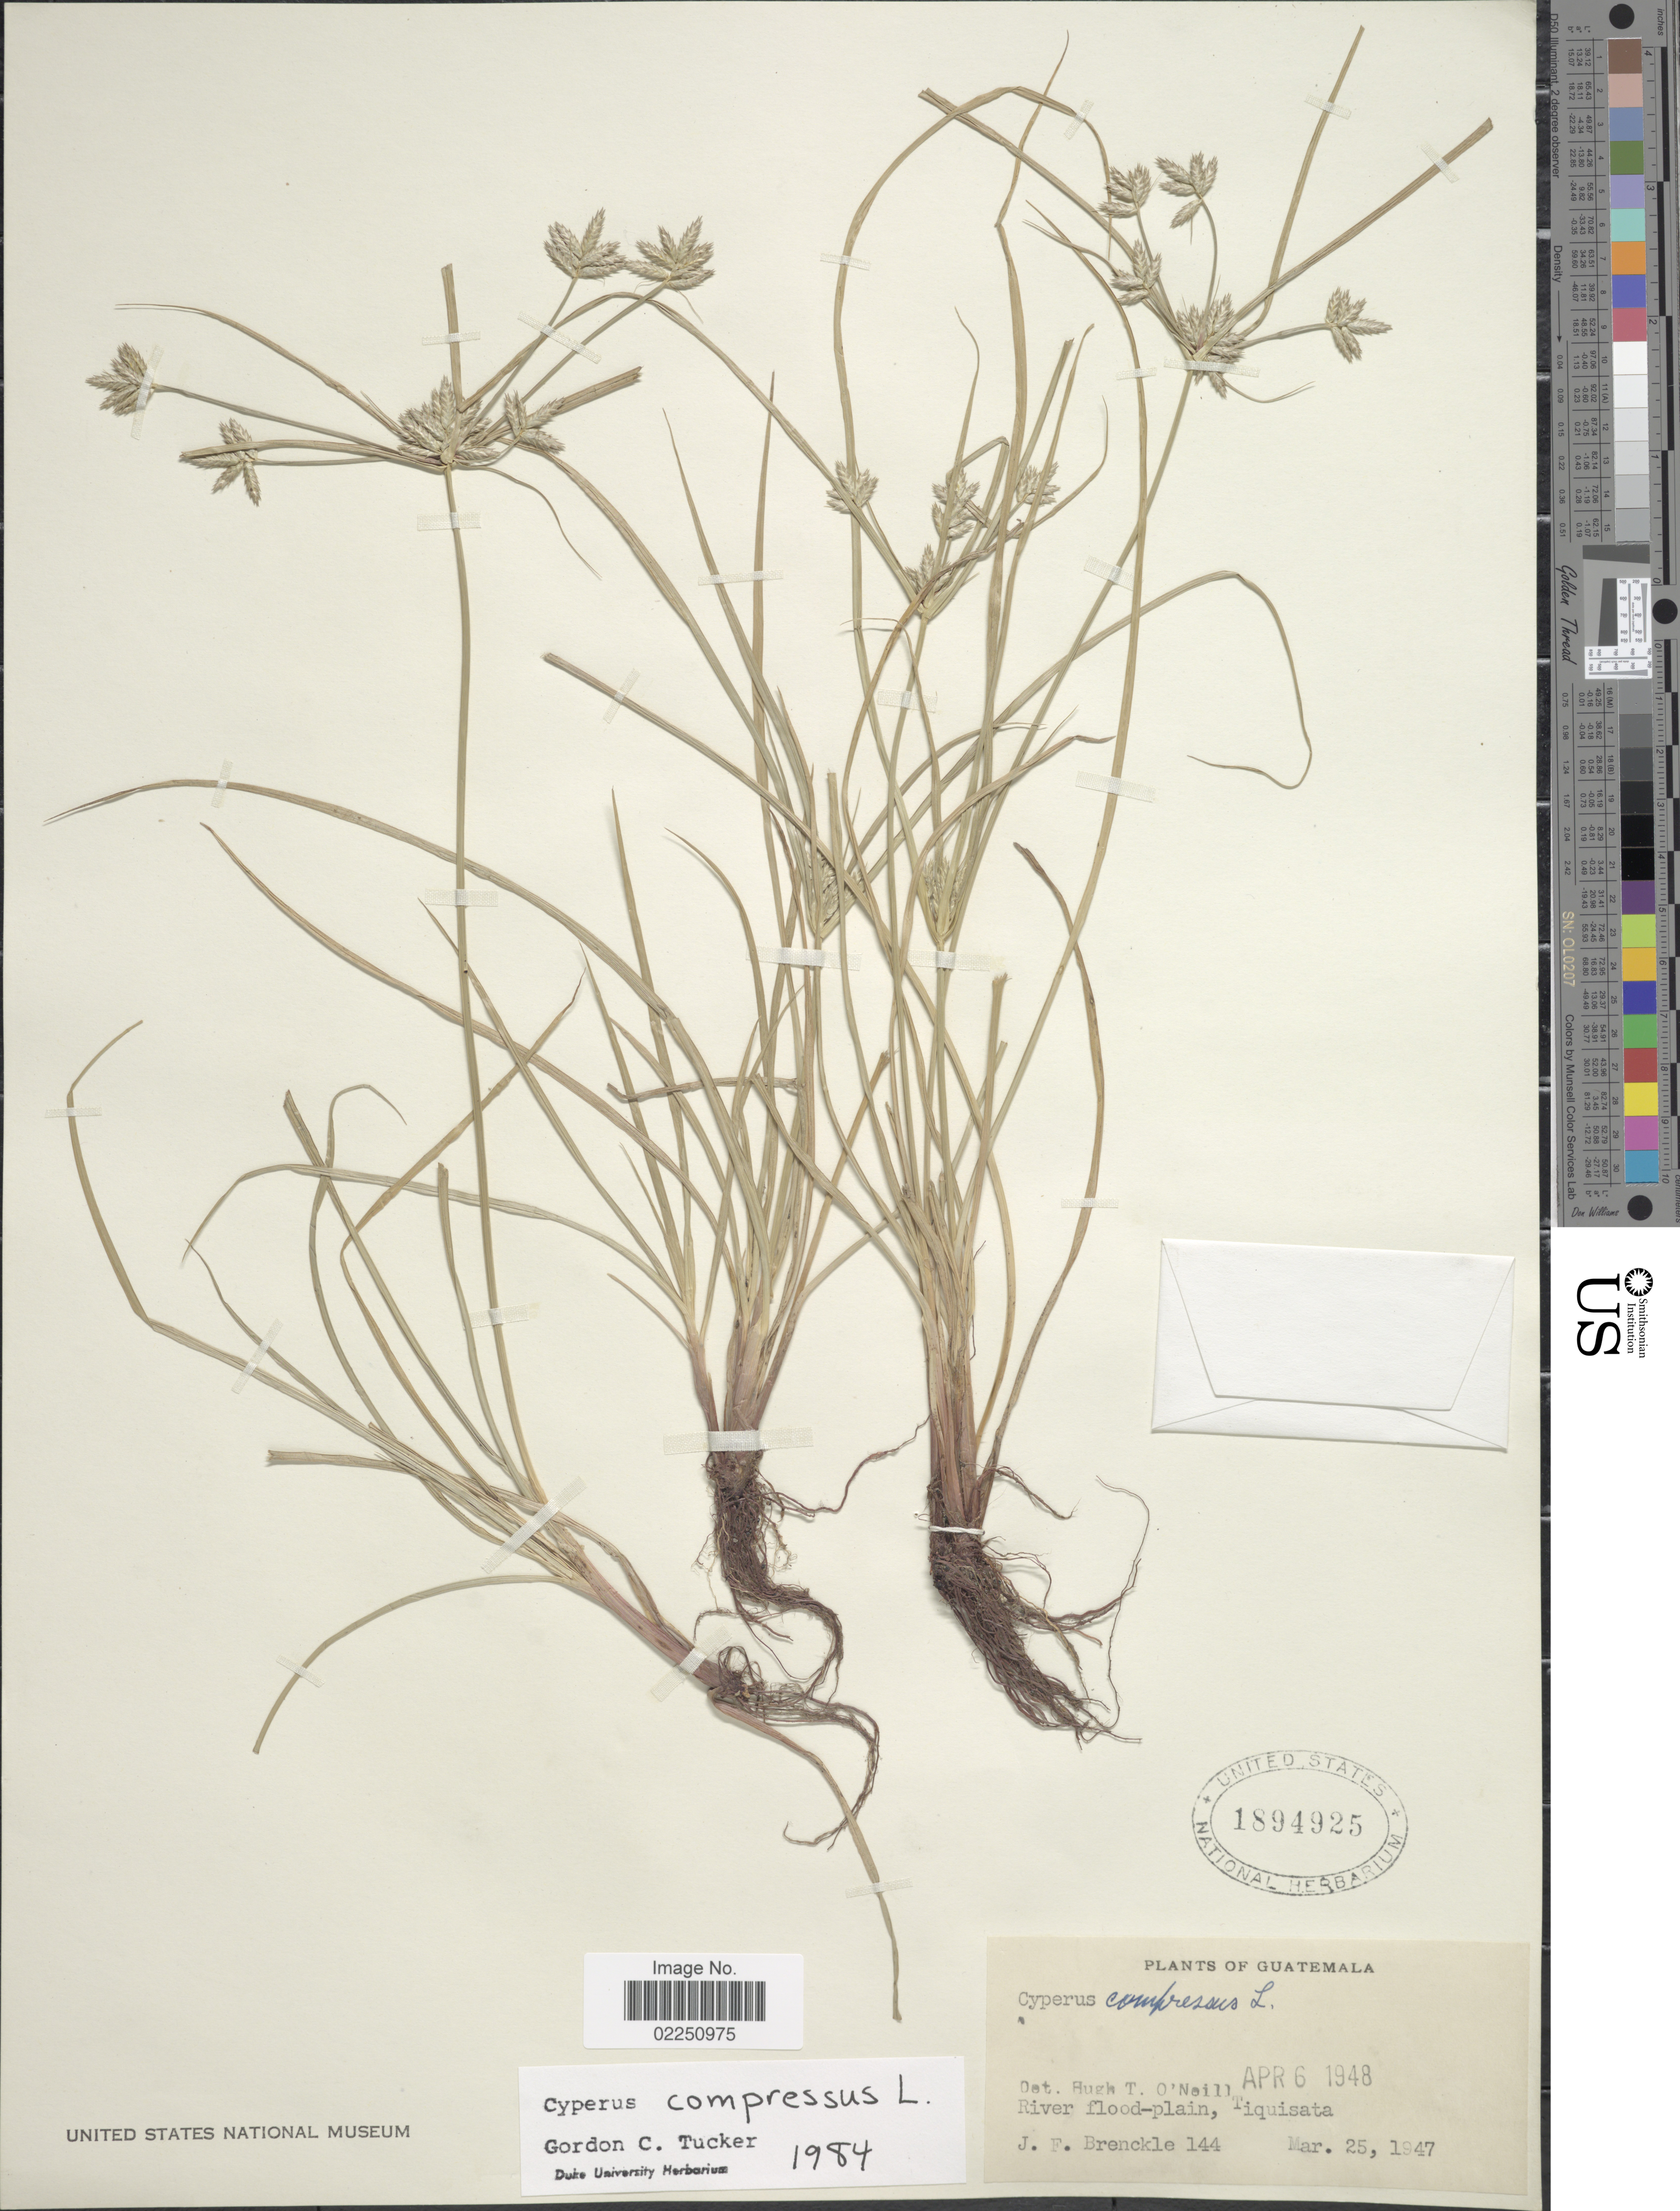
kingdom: Plantae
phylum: Tracheophyta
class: Liliopsida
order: Poales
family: Cyperaceae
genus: Cyperus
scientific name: Cyperus compressus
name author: L.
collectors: J. Brenckle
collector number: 144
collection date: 1947-03-25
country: Guatemala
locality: River flood-plain, Tiquisata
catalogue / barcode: US 1894925